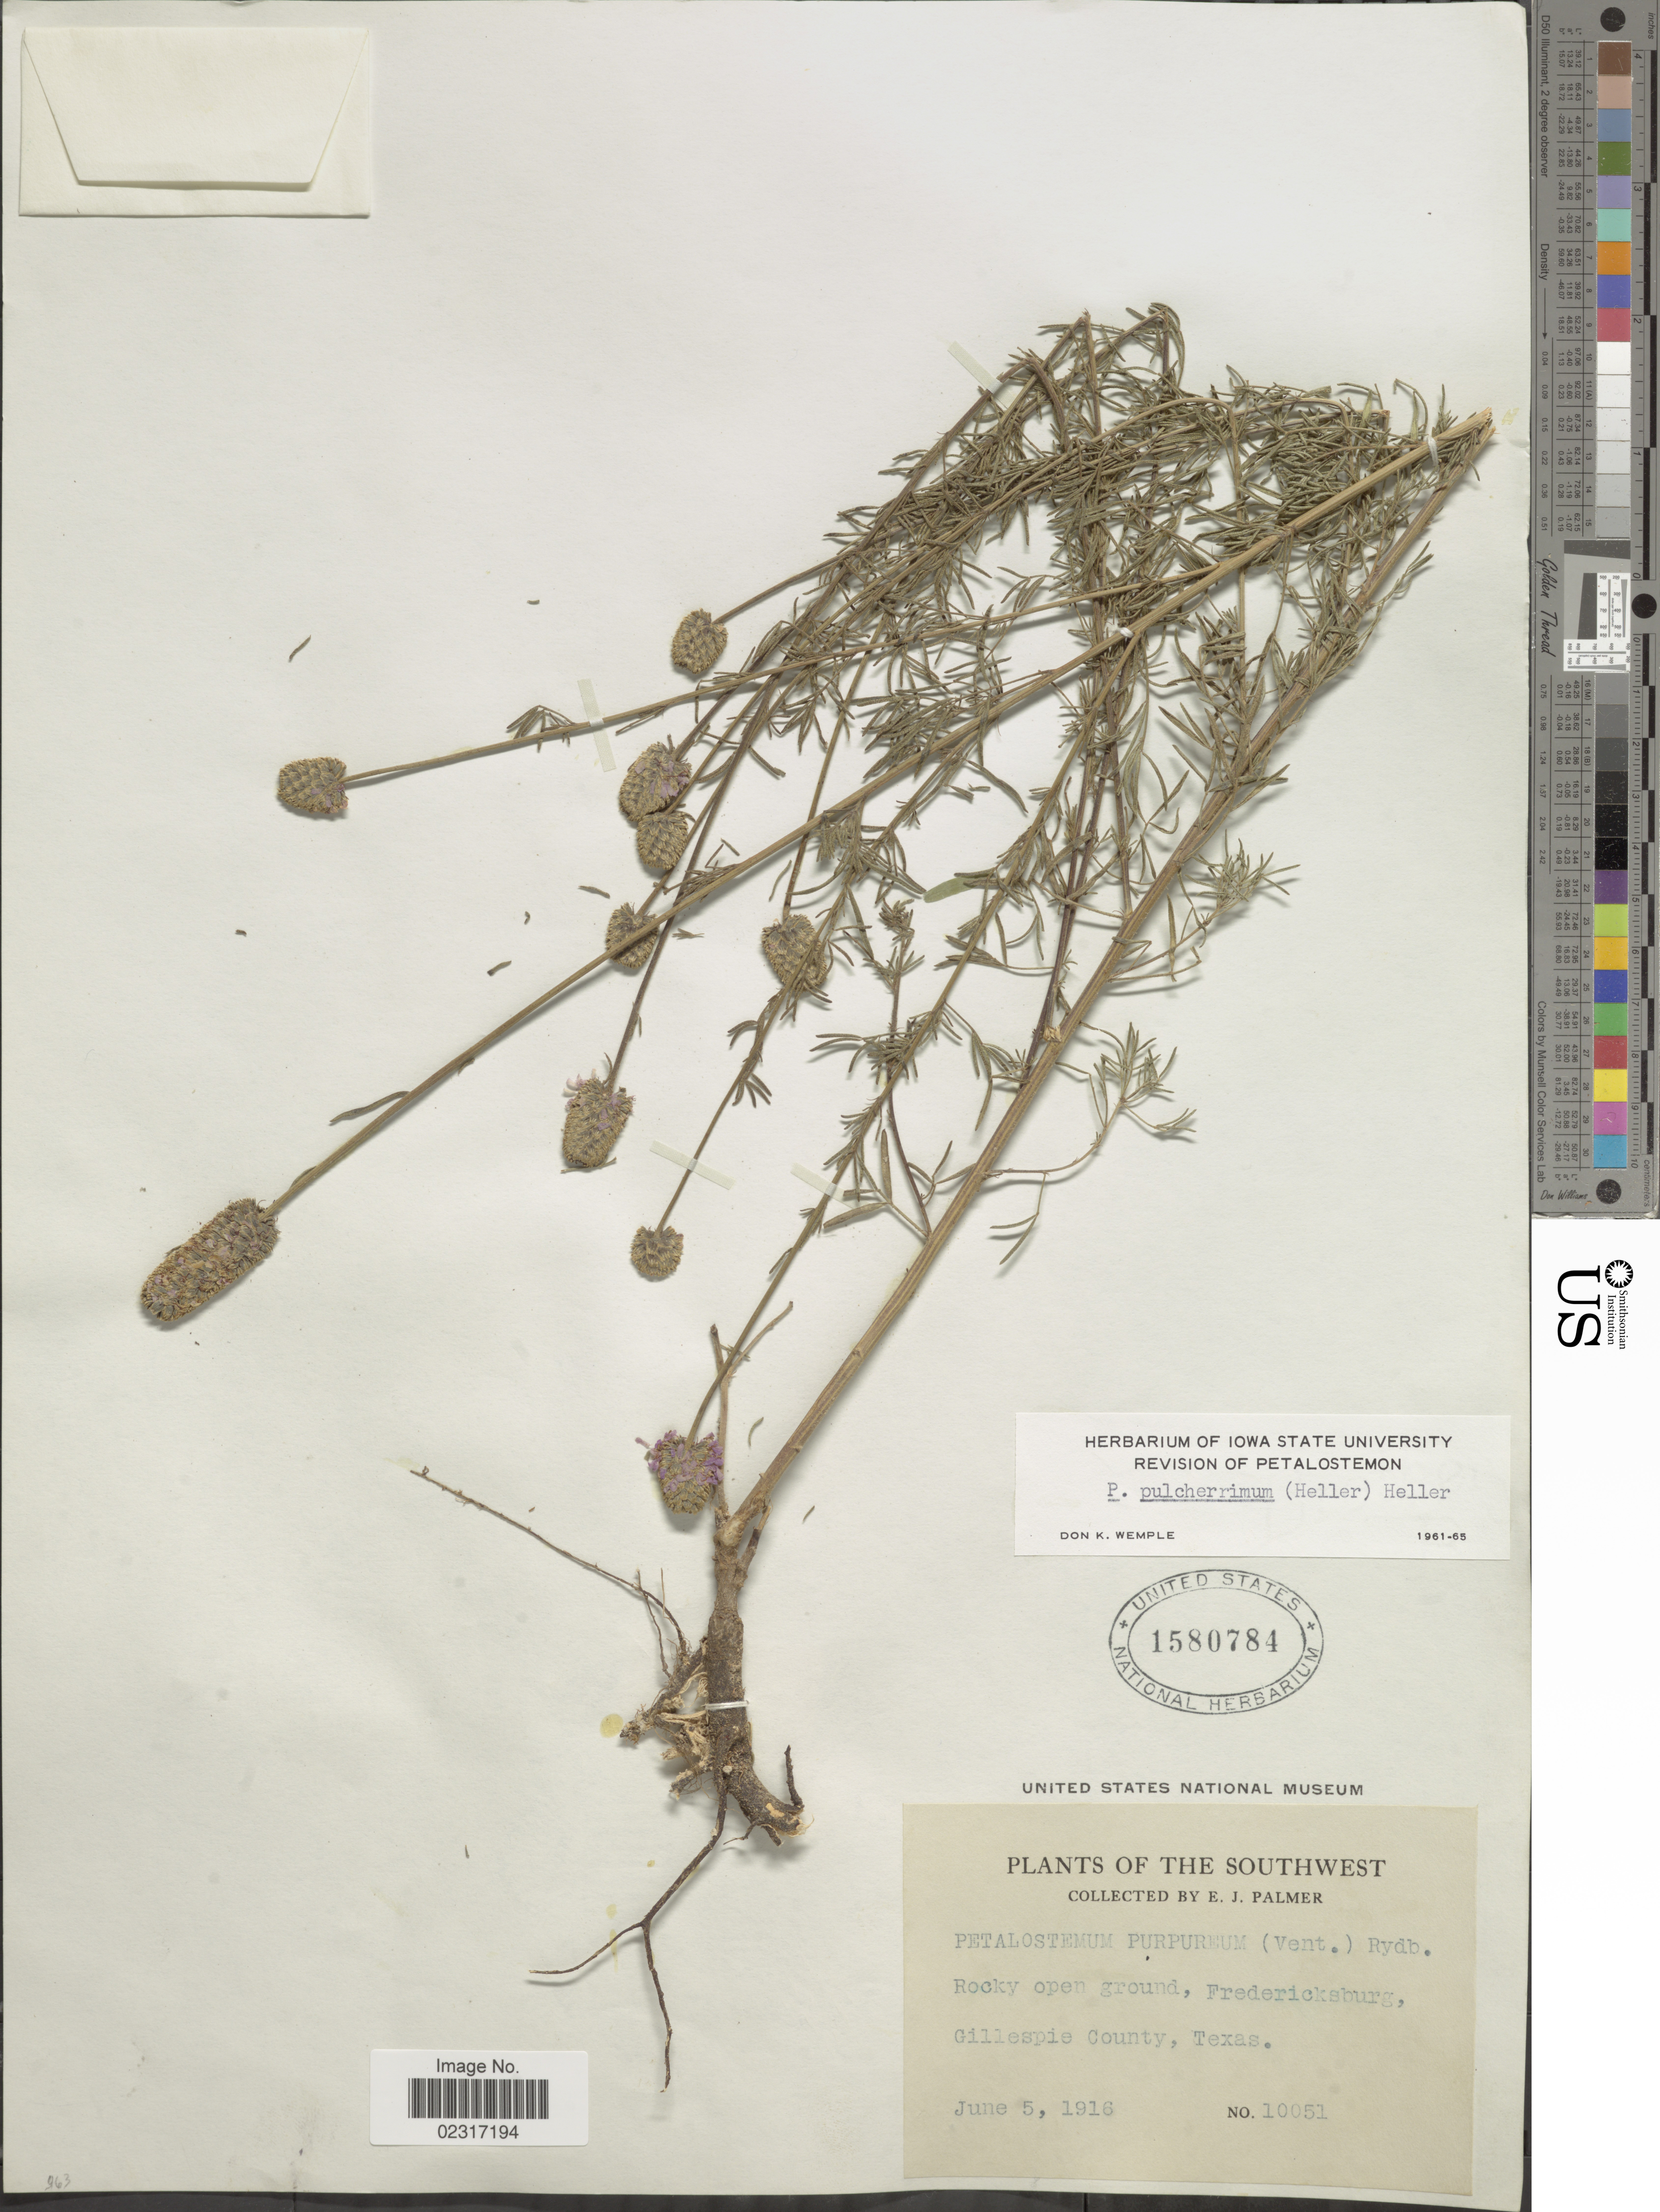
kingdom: Plantae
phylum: Tracheophyta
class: Magnoliopsida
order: Fabales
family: Fabaceae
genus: Dalea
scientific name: Dalea compacta var. pubescens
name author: (A. Gray) Barneby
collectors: E. J. Palmer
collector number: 10051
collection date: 1916-06-05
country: United States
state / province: Texas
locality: The Southwest. Fredericksburg, Gillespie County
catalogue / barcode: US 1580784